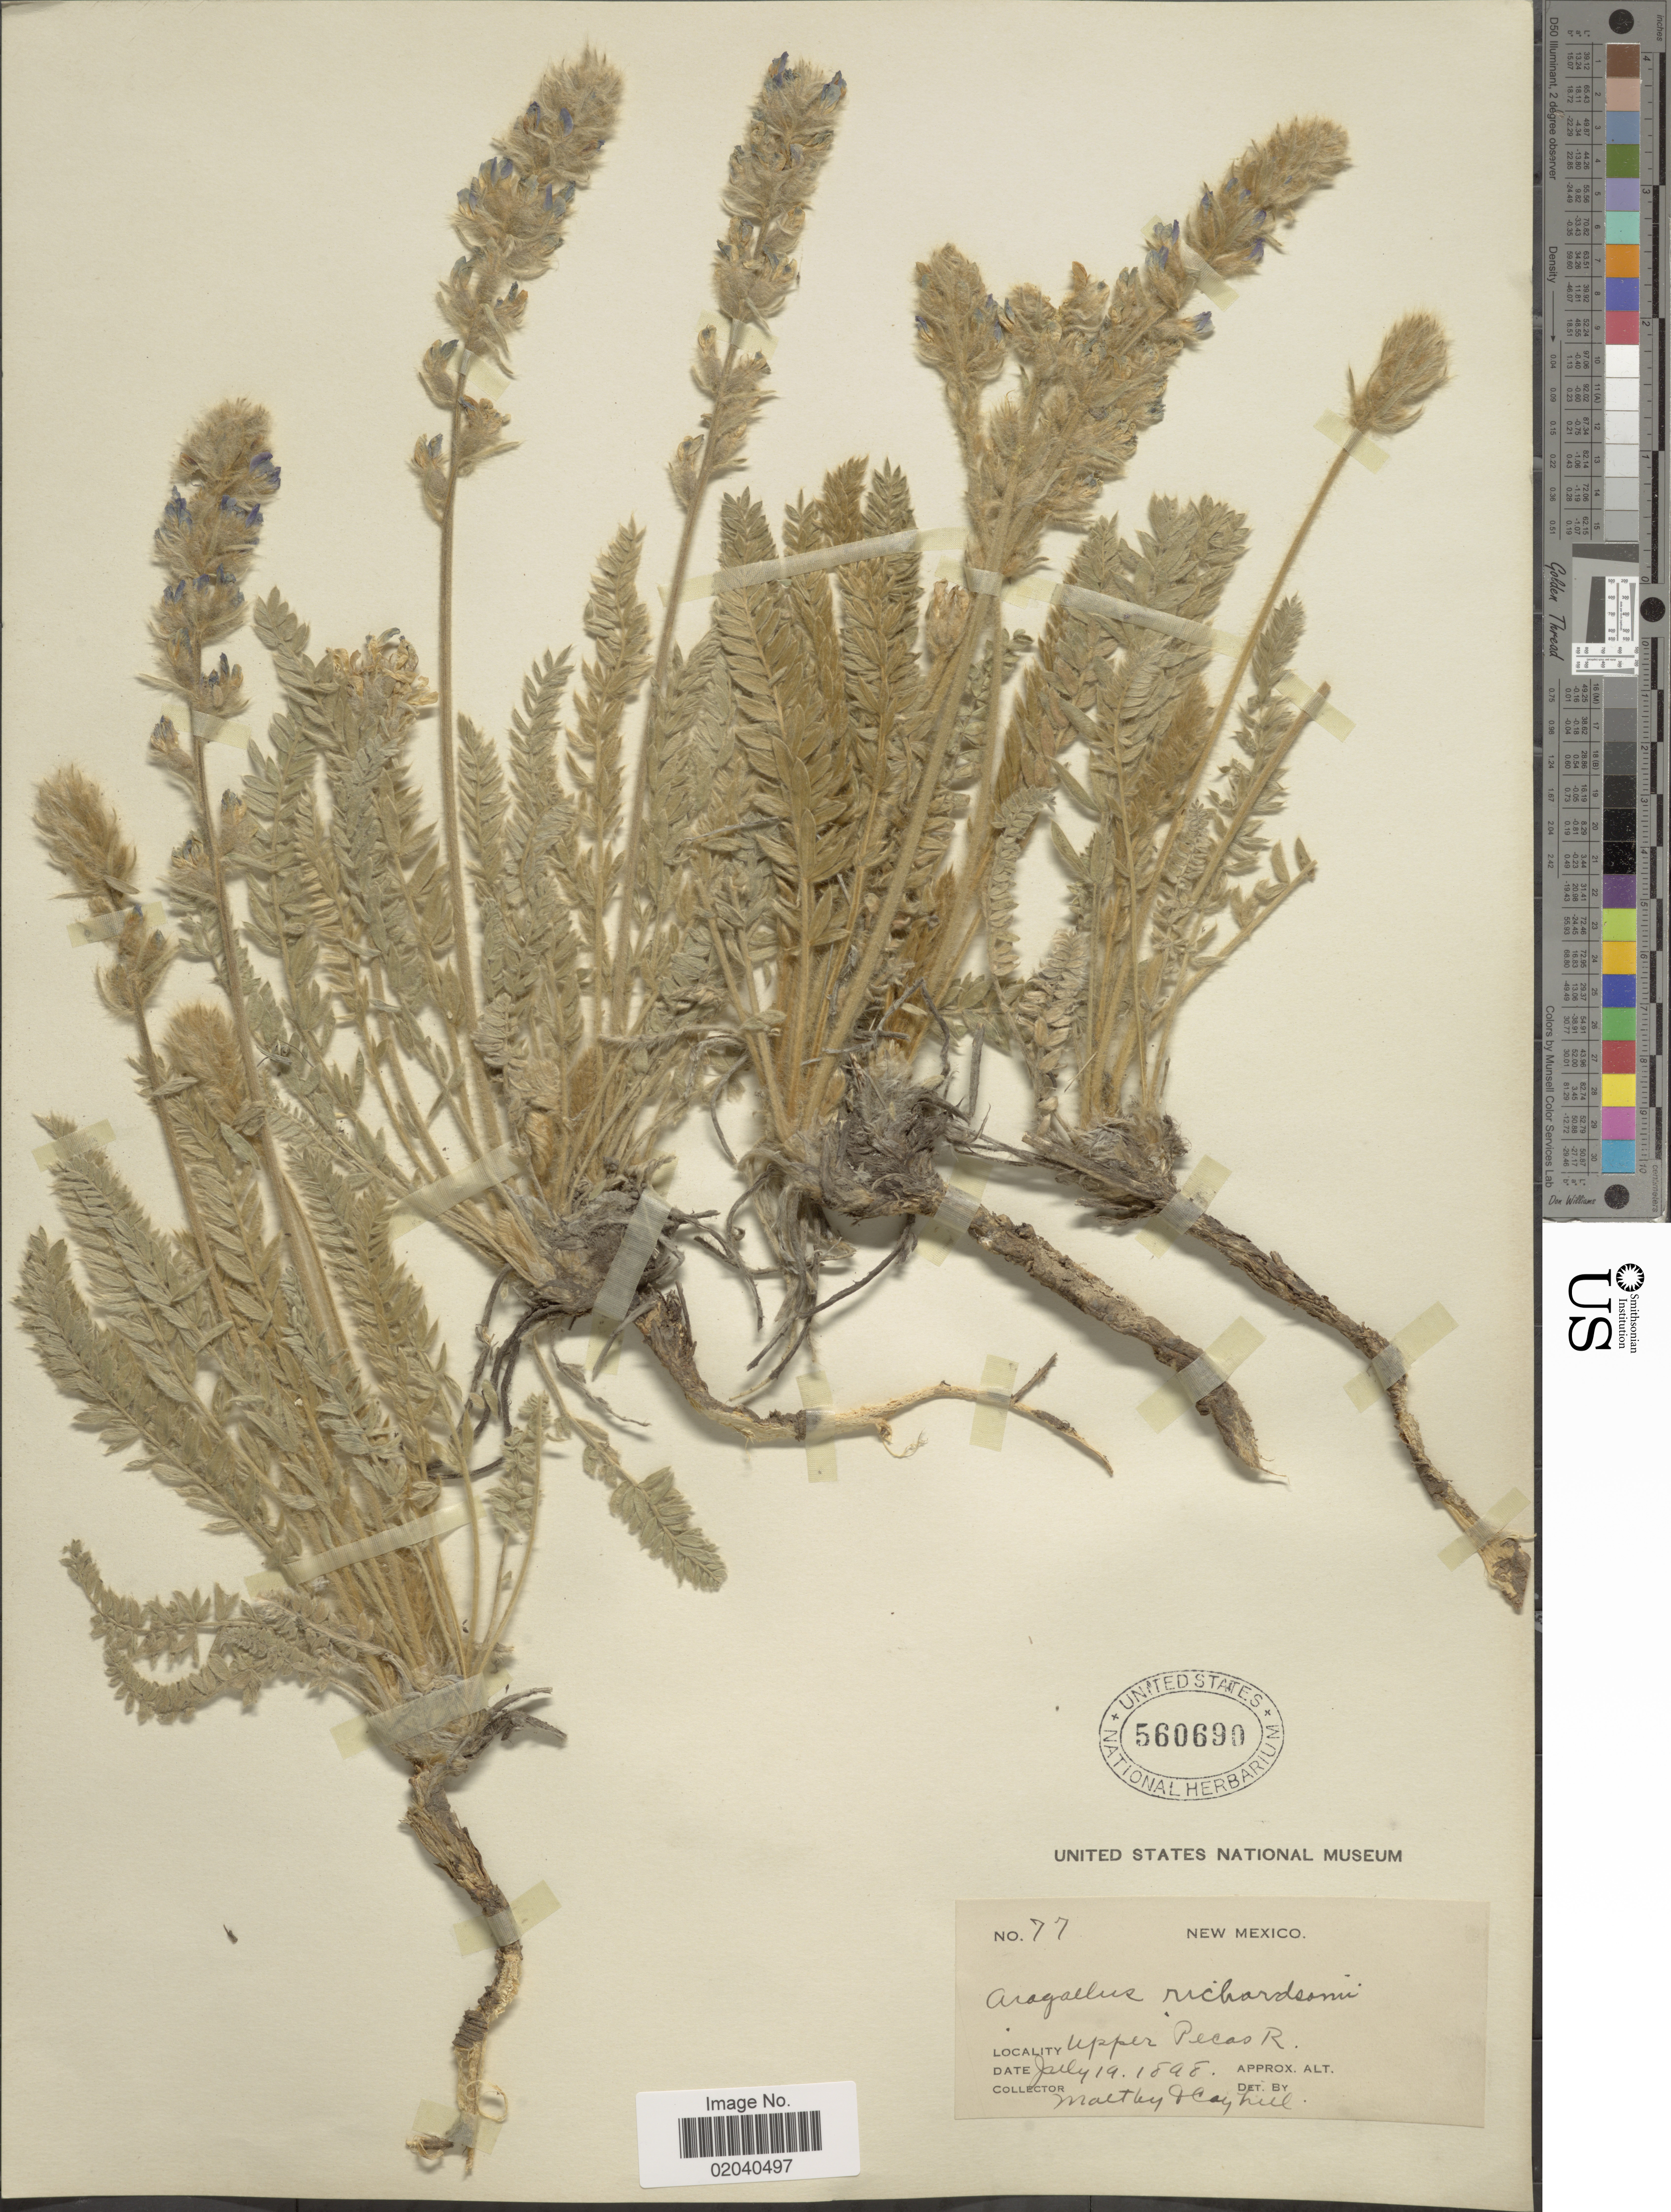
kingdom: Plantae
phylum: Tracheophyta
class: Magnoliopsida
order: Fabales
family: Fabaceae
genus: Oxytropis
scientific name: Oxytropis splendens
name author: Douglas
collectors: M. Mcayhill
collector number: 77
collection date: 1898-07-19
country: United States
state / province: New Mexico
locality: Upper Pecas R.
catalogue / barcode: US 560690